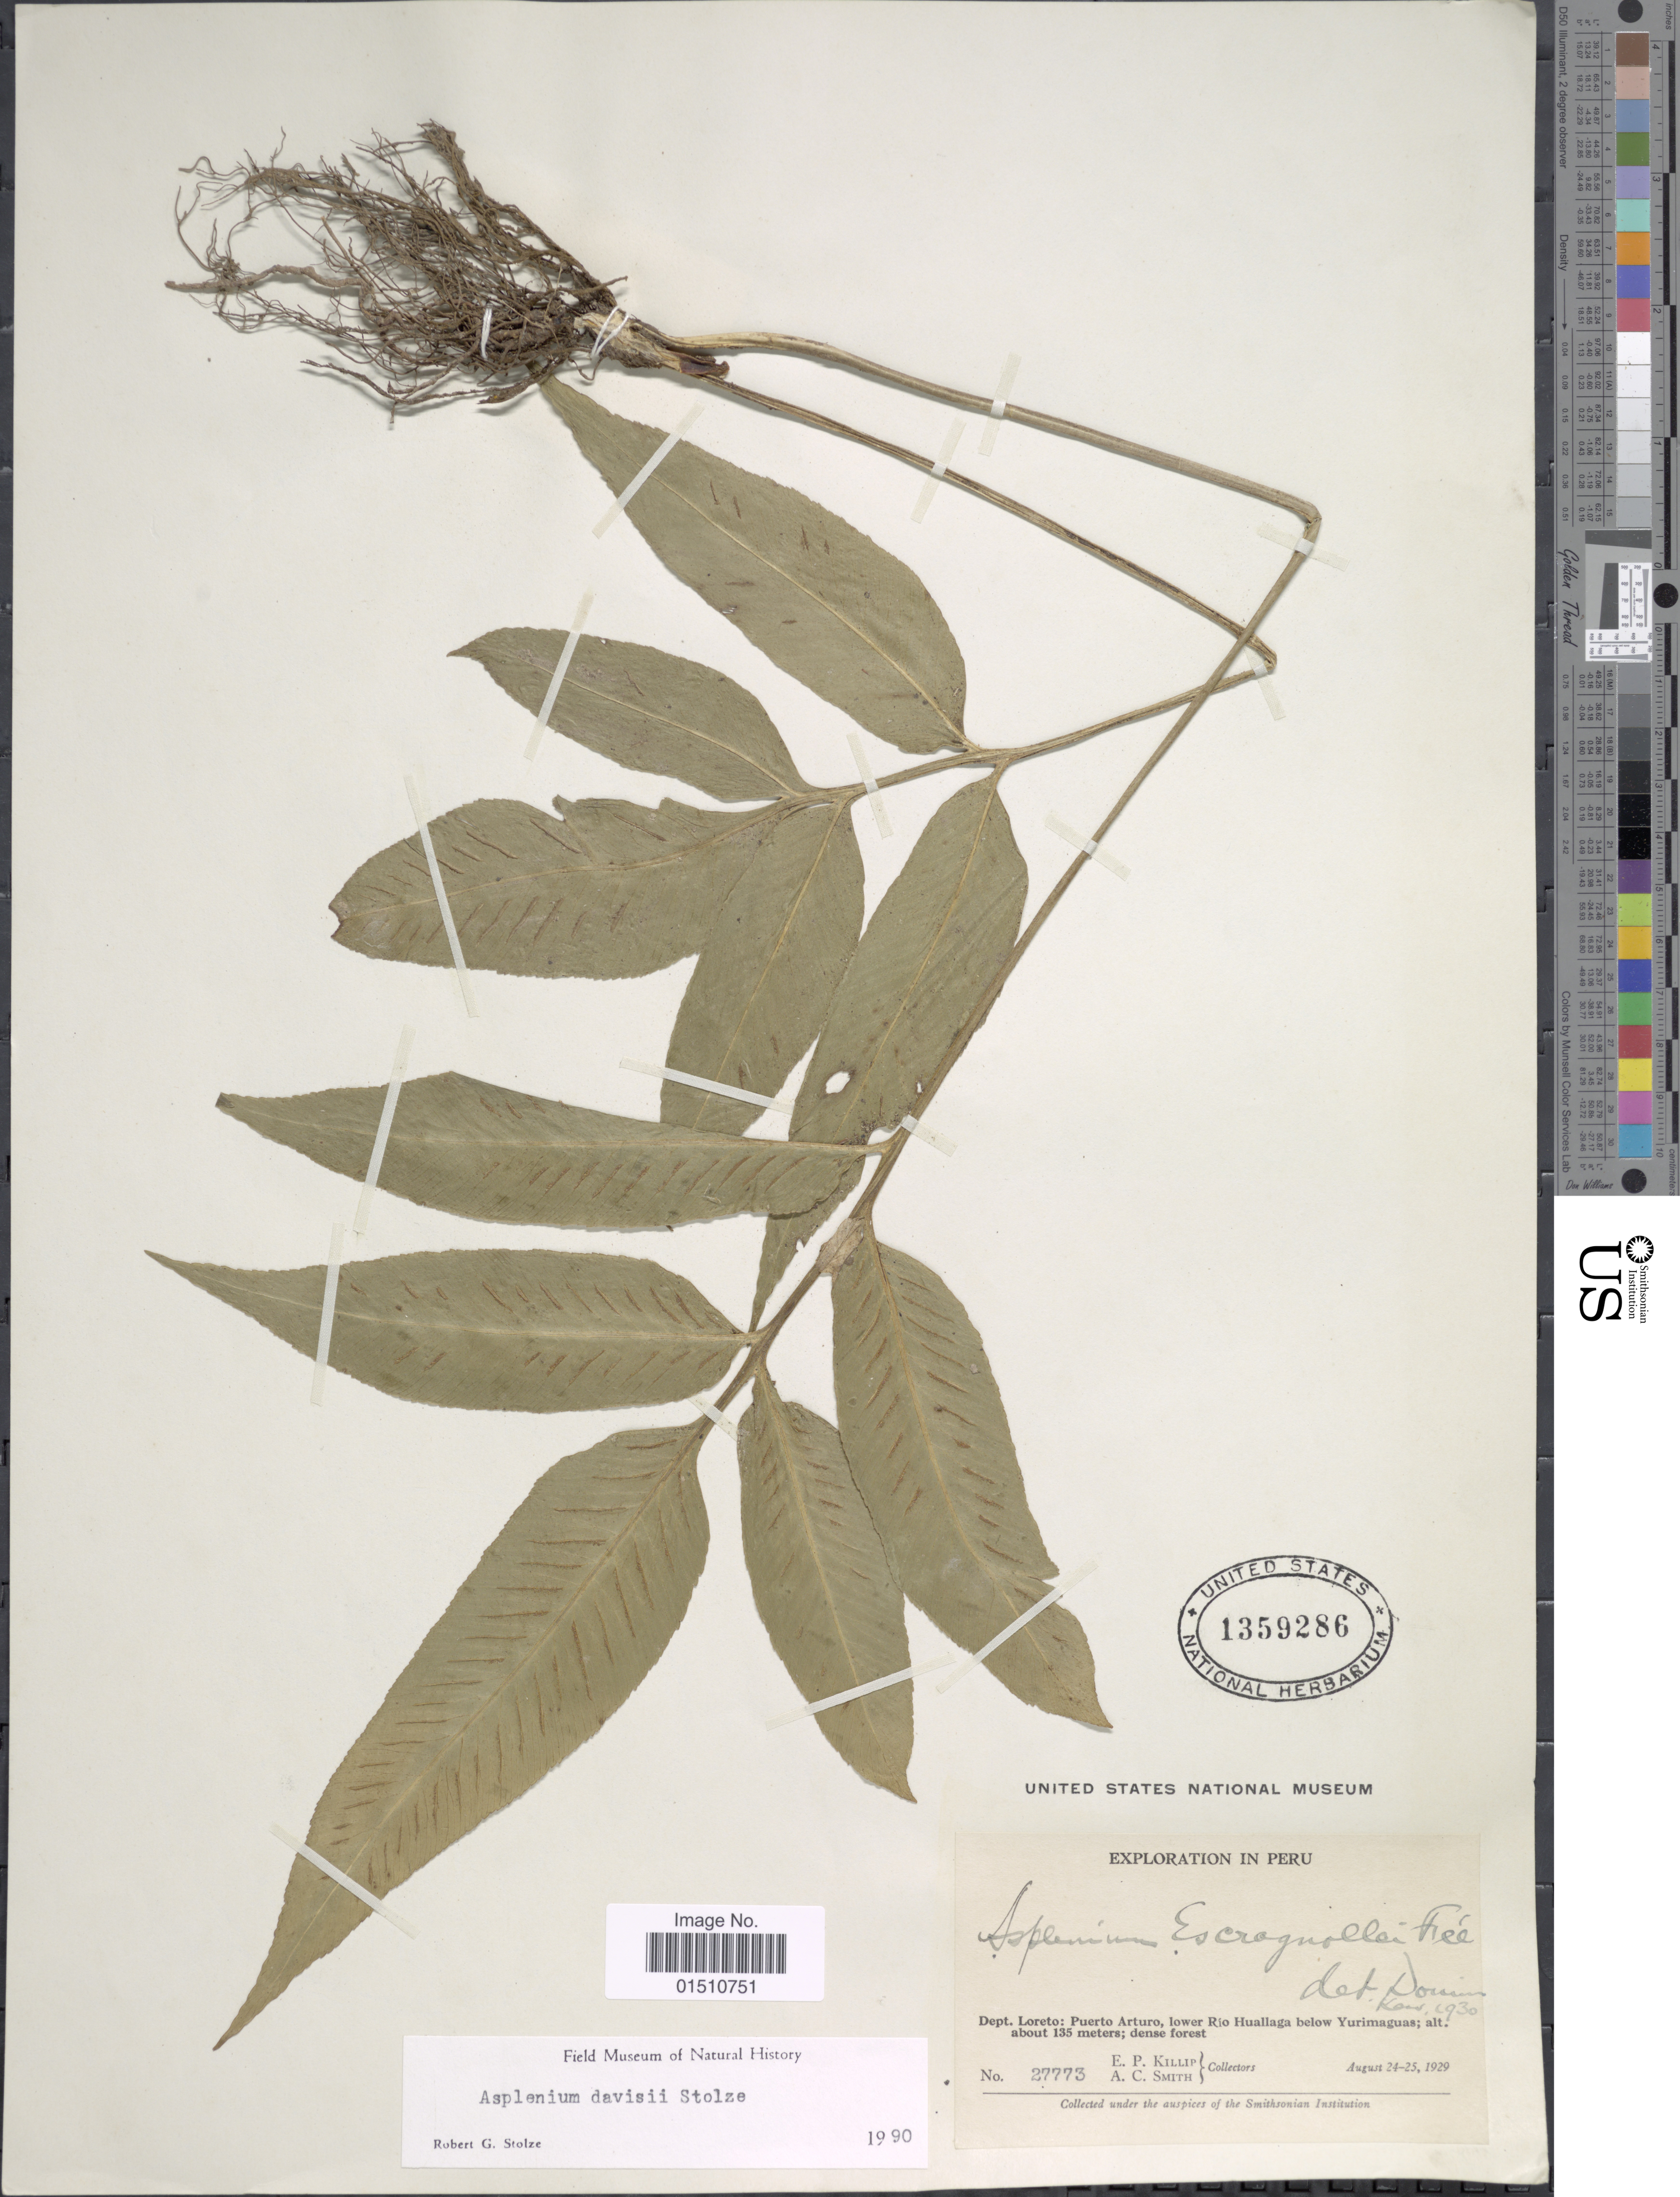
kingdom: Plantae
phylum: Tracheophyta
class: Polypodiopsida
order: Polypodiales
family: Aspleniaceae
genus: Asplenium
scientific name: Asplenium davisii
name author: Stolze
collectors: E. P. Killip & A. C. Smith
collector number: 27773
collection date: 1929-08-24/1929-08-25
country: Peru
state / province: Loreto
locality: Peru, Dept. Loreto: Puerto Arturo, lower Rio Huallaga below Yurimaguas.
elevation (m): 135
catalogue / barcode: US 1359286